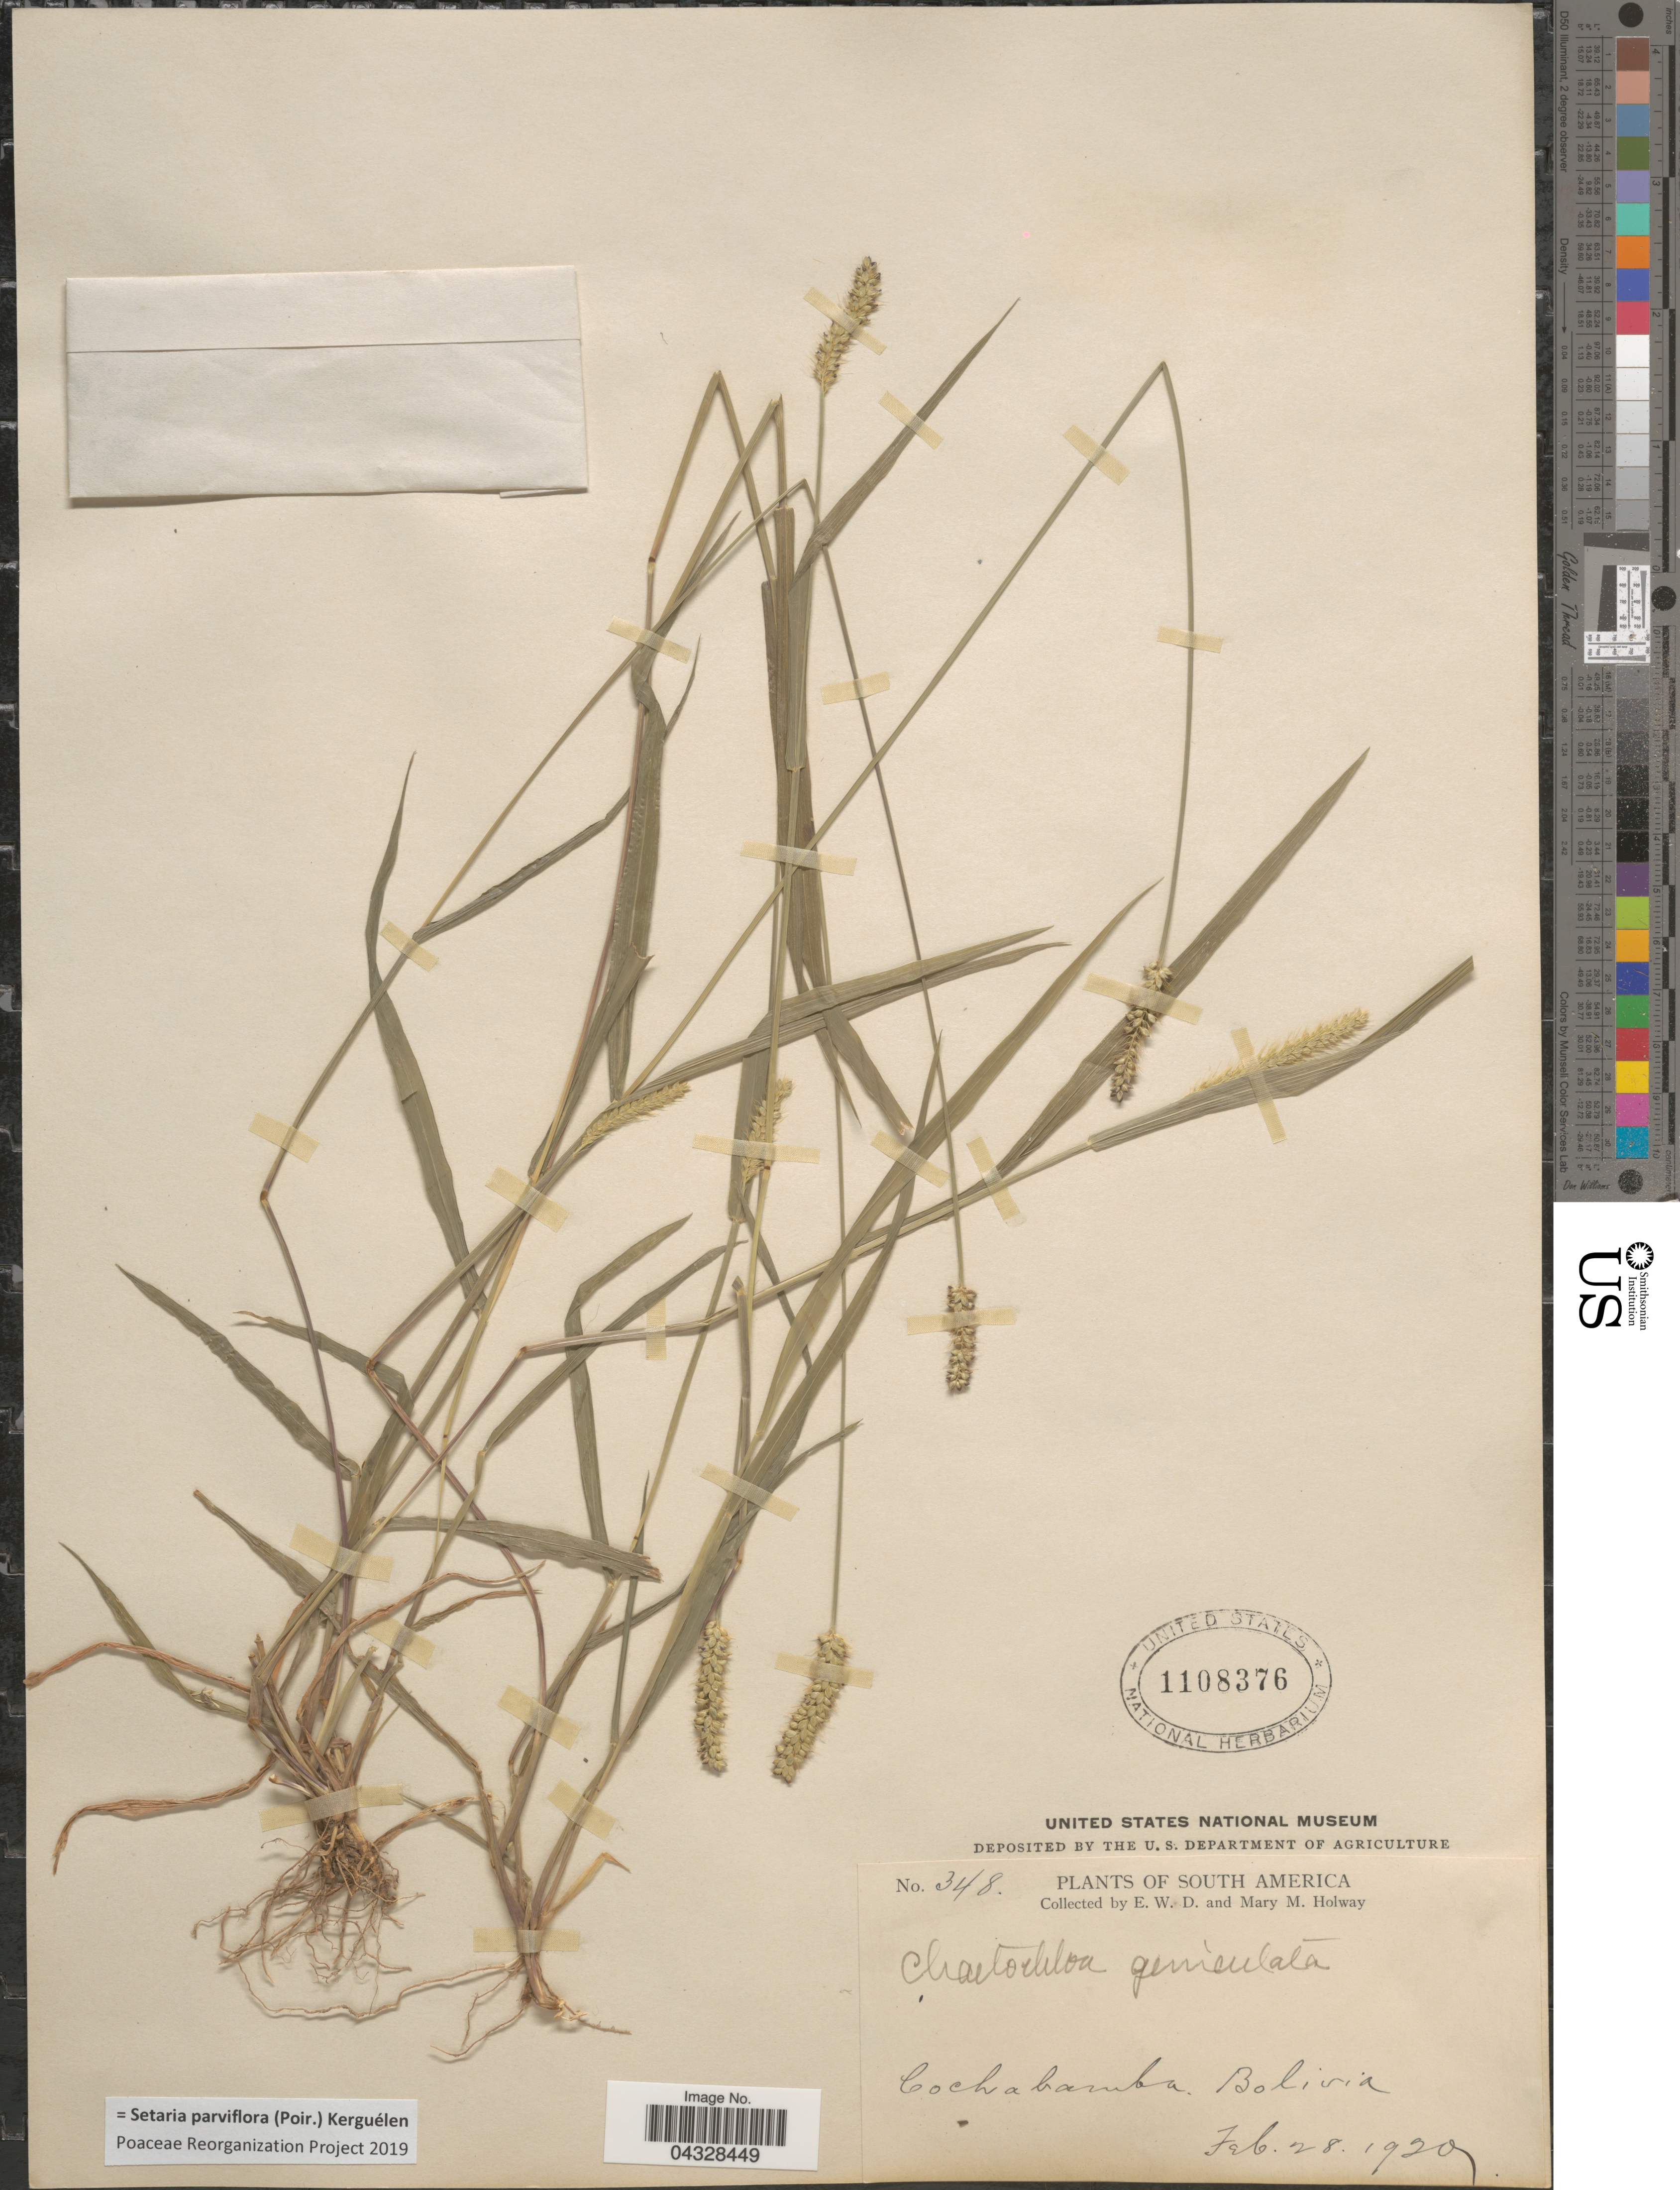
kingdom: Plantae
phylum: Tracheophyta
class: Liliopsida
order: Poales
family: Poaceae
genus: Setaria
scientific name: Setaria parviflora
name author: (Poir.) Kerguélen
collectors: E. W. D. Holway & M. M. Holway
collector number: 348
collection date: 1920-02-28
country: Bolivia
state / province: Cochabamba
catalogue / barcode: US 1108376